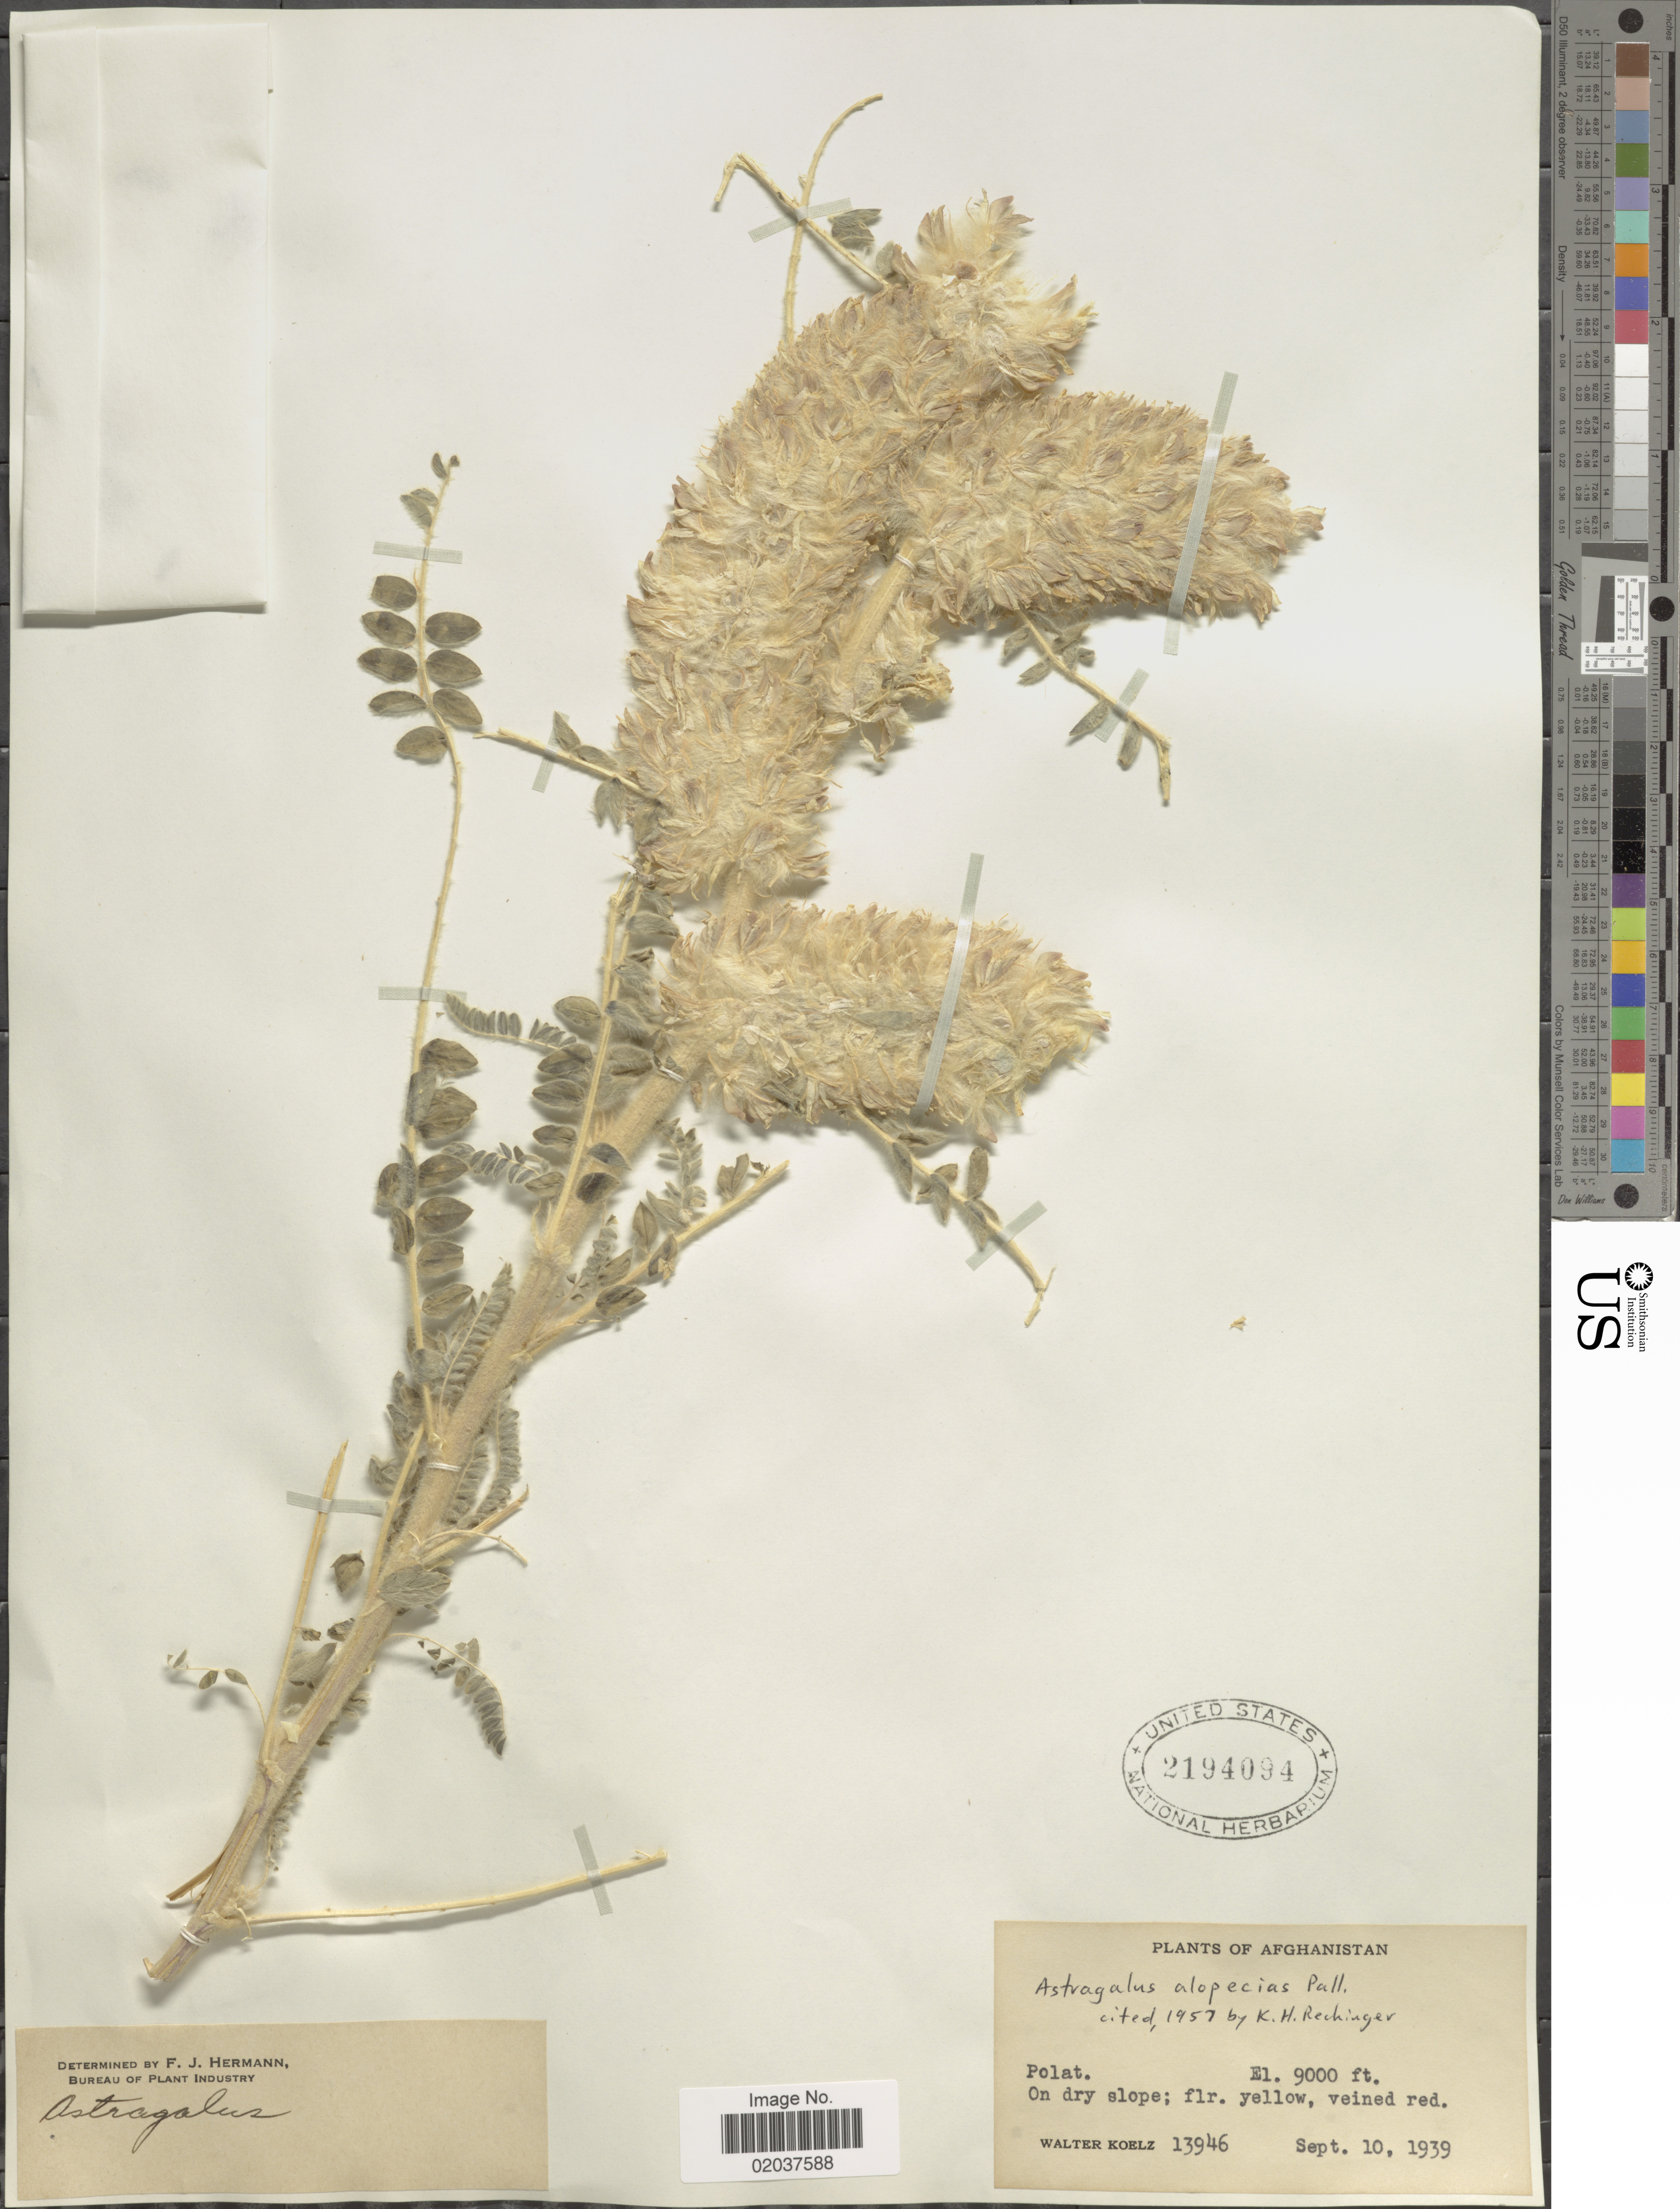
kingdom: Plantae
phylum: Tracheophyta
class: Magnoliopsida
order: Fabales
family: Fabaceae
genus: Astragalus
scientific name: Astragalus alopecias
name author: Pall.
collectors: W. N. Koelz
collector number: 13946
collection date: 1939-09-10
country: Afghanistan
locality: Polat,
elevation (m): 2743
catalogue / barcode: US 2194094